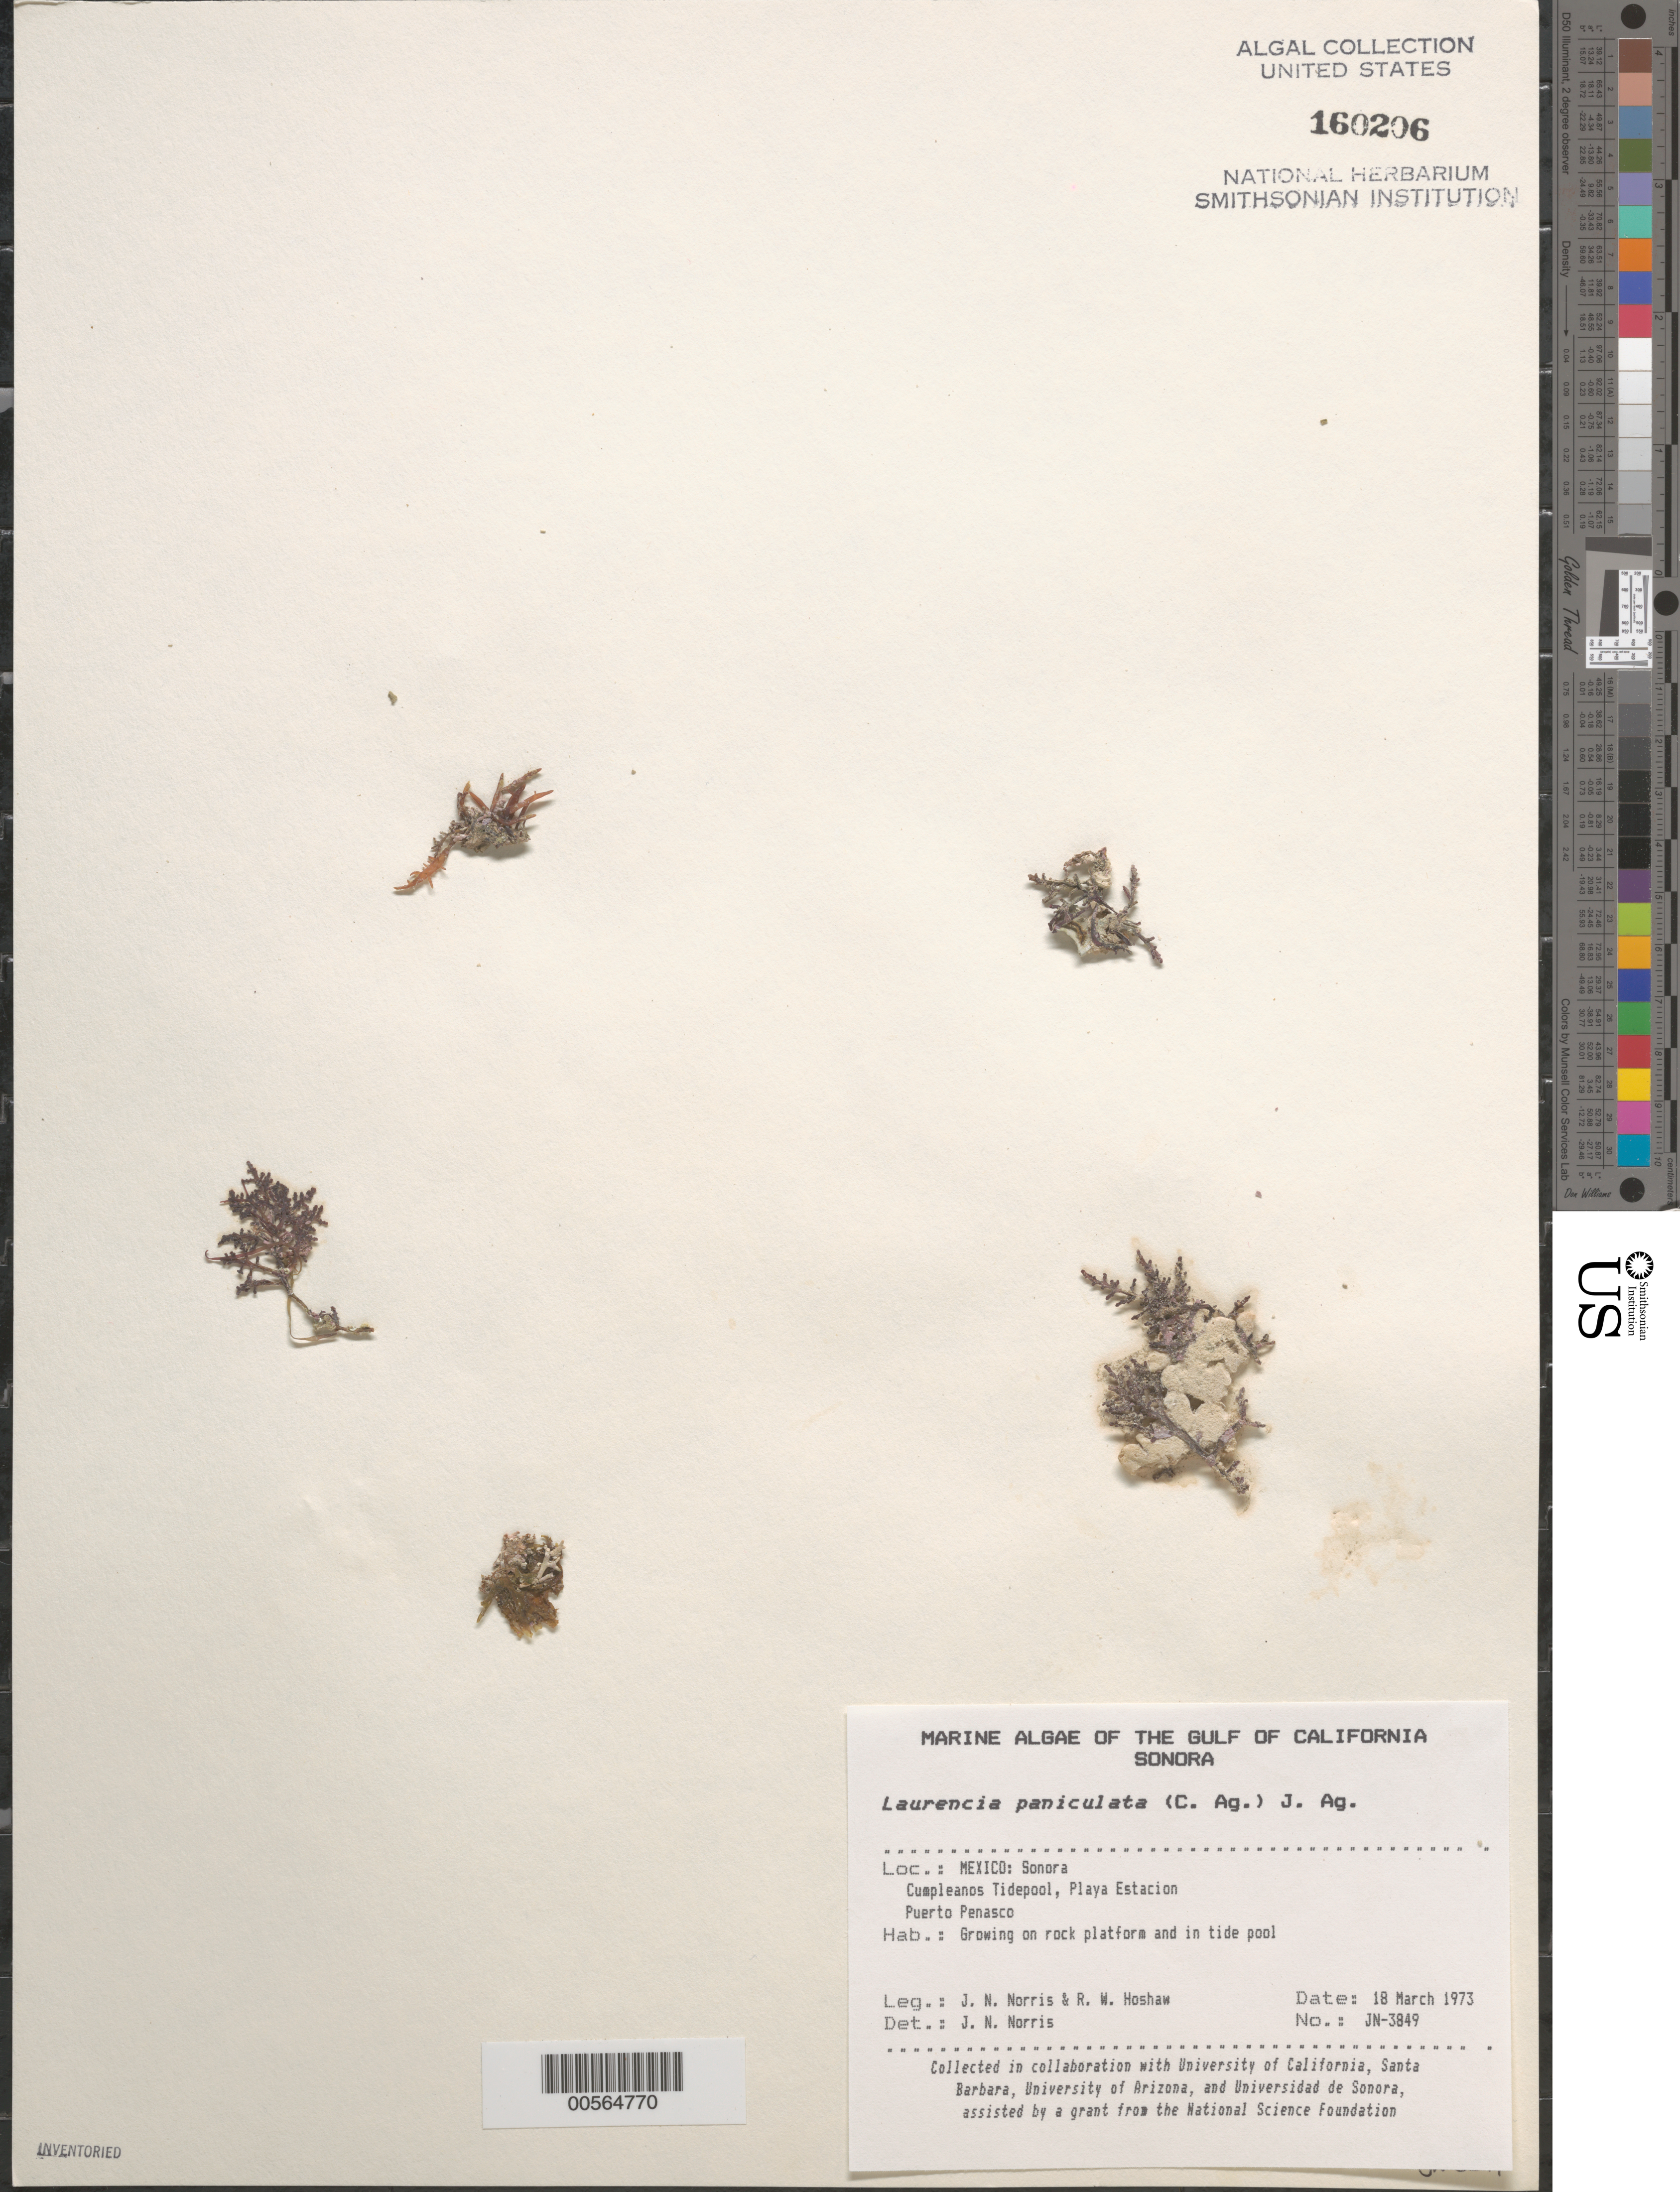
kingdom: Plantae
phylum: Rhodophyta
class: Florideophyceae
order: Ceramiales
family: Rhodomelaceae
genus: Palisada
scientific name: Palisada thuyoides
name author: (Kützing) Cassano et al.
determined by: Algae name updating Project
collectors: J. N. Norris & R. Hoshaw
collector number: JN-3849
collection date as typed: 18 Mar 1973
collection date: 1973-03-18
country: Mexico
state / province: Sonora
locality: Playa Estacion, Puerto Penasco, Cumpleanos tide pool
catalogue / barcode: US 160206